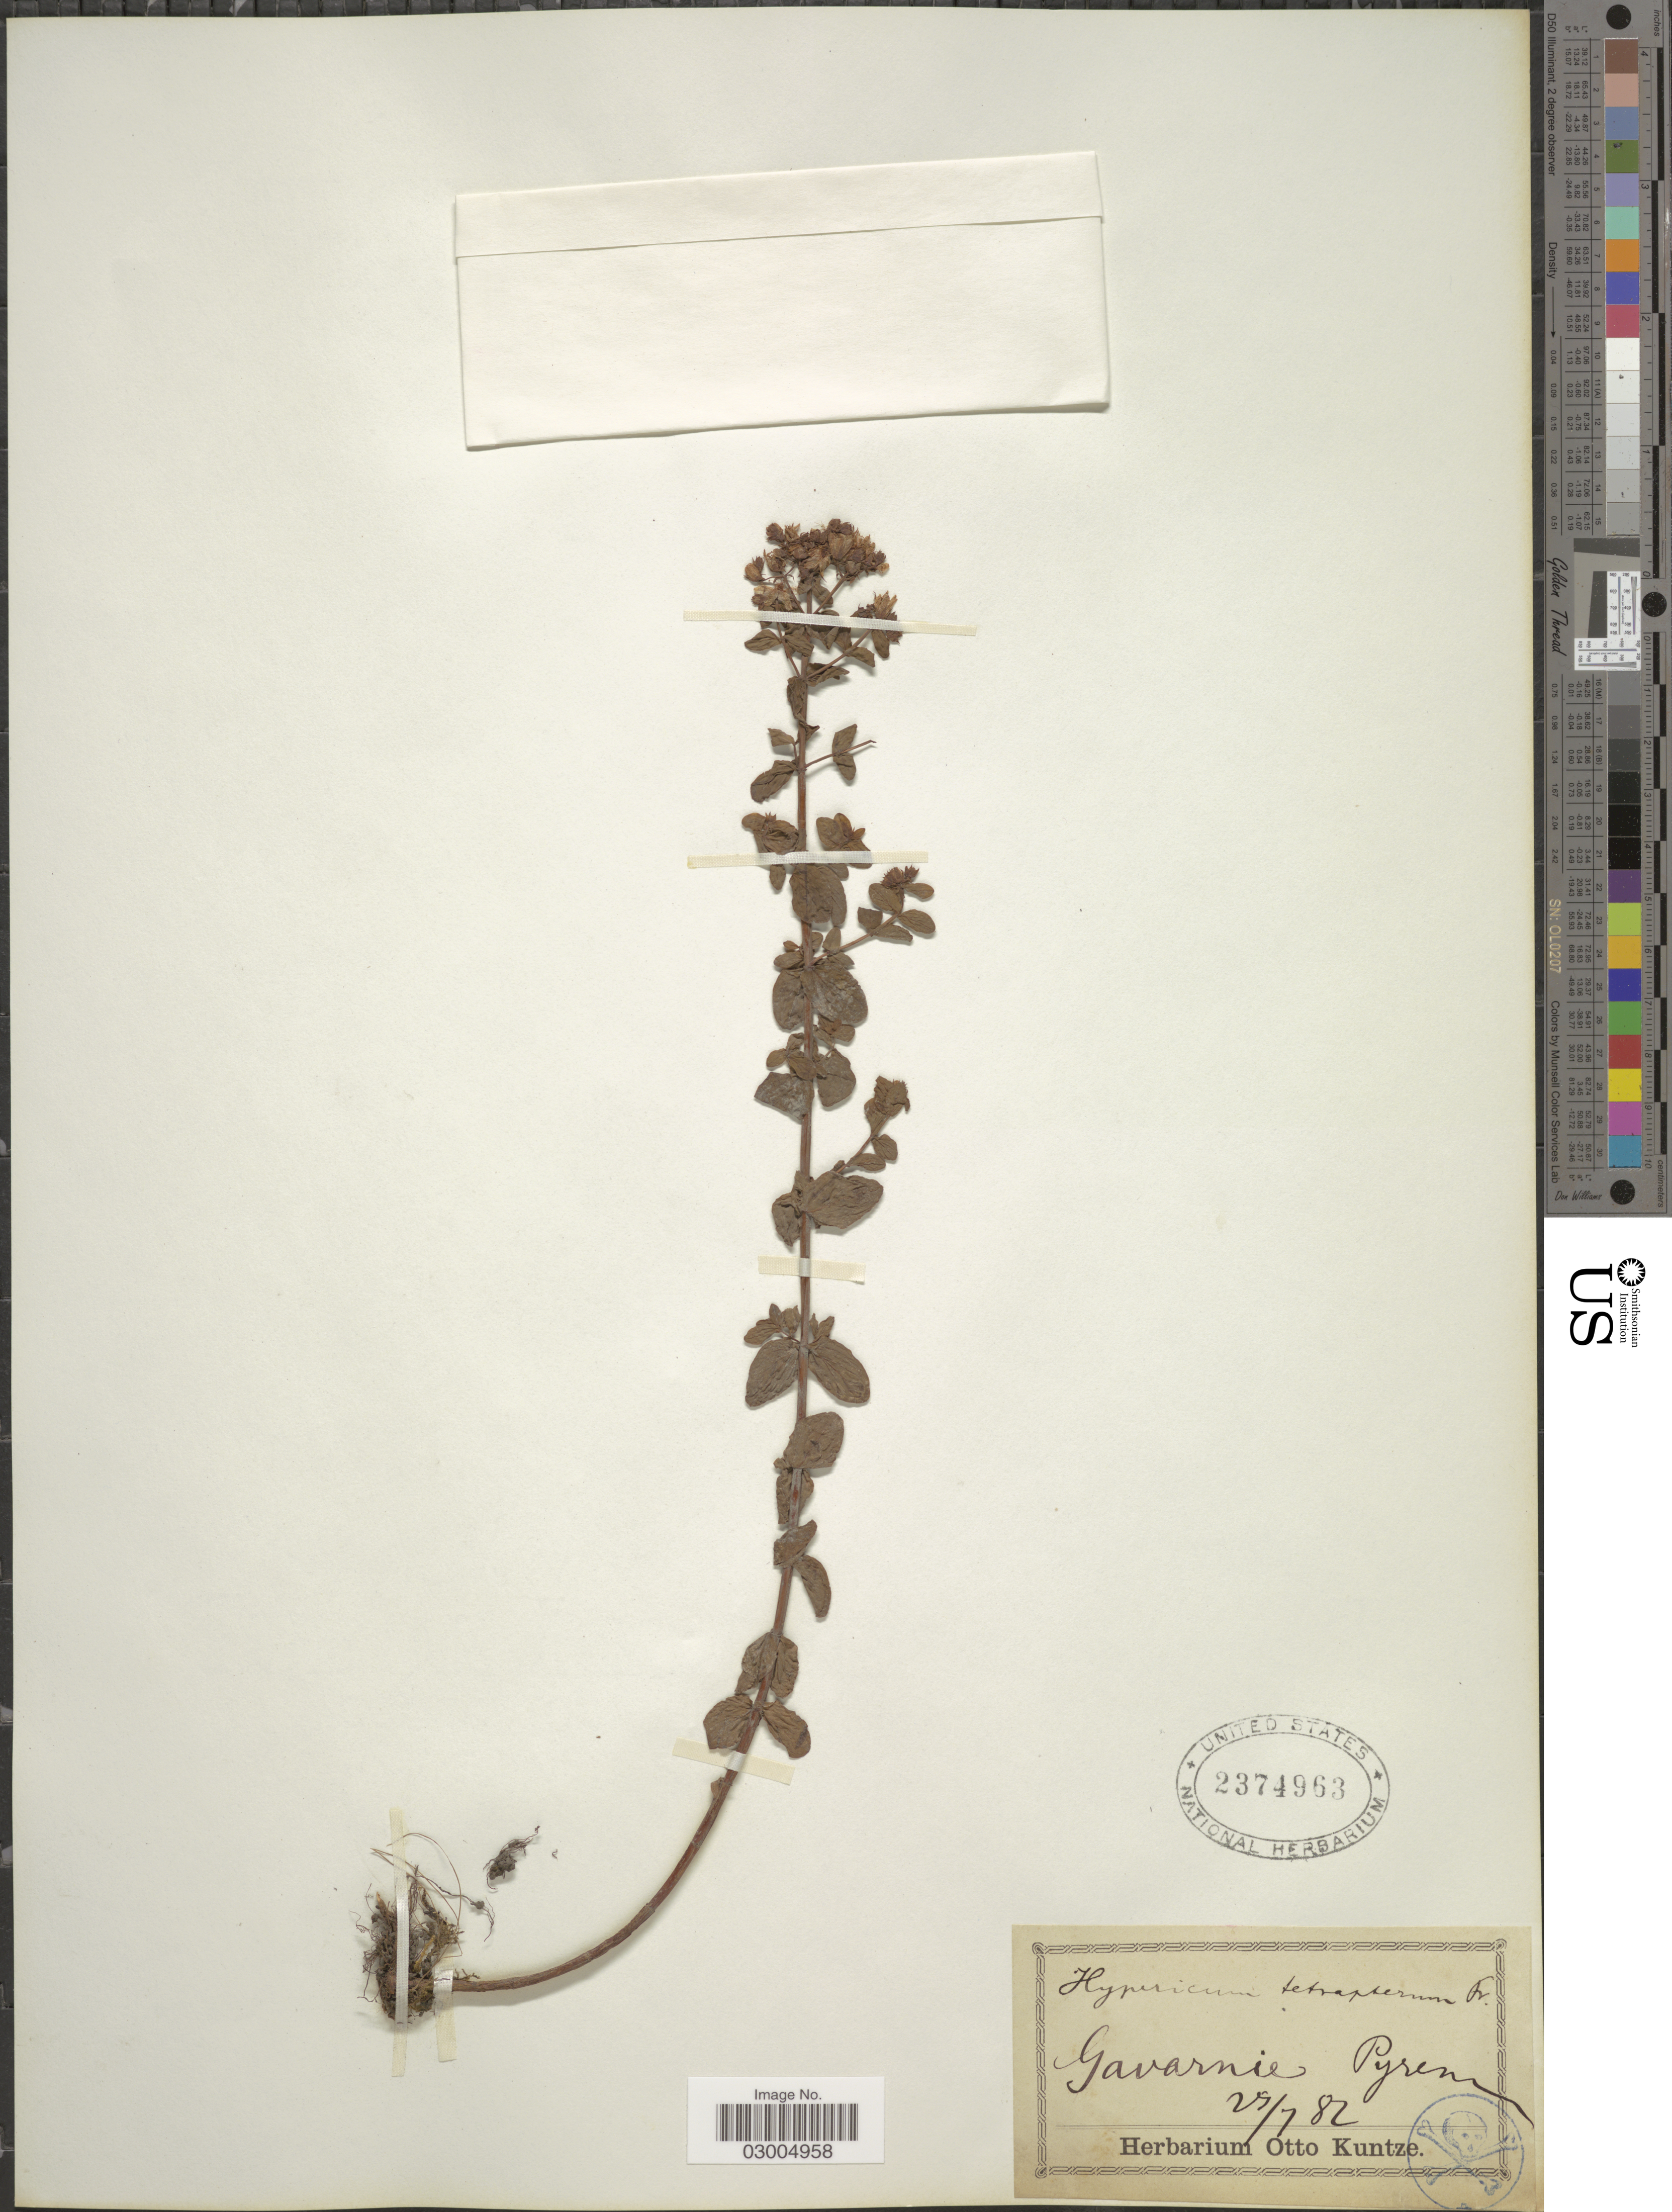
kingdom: Plantae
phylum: Tracheophyta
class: Magnoliopsida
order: Malpighiales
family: Hypericaceae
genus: Hypericum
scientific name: Hypericum tetrapterum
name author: Fr.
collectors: ex herb. Otto Kuntze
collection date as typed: Transcribed d/m/y: 27/7/82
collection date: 1882-07-27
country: France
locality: Gavarnie Pyren [interpreted].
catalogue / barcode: US 2374963